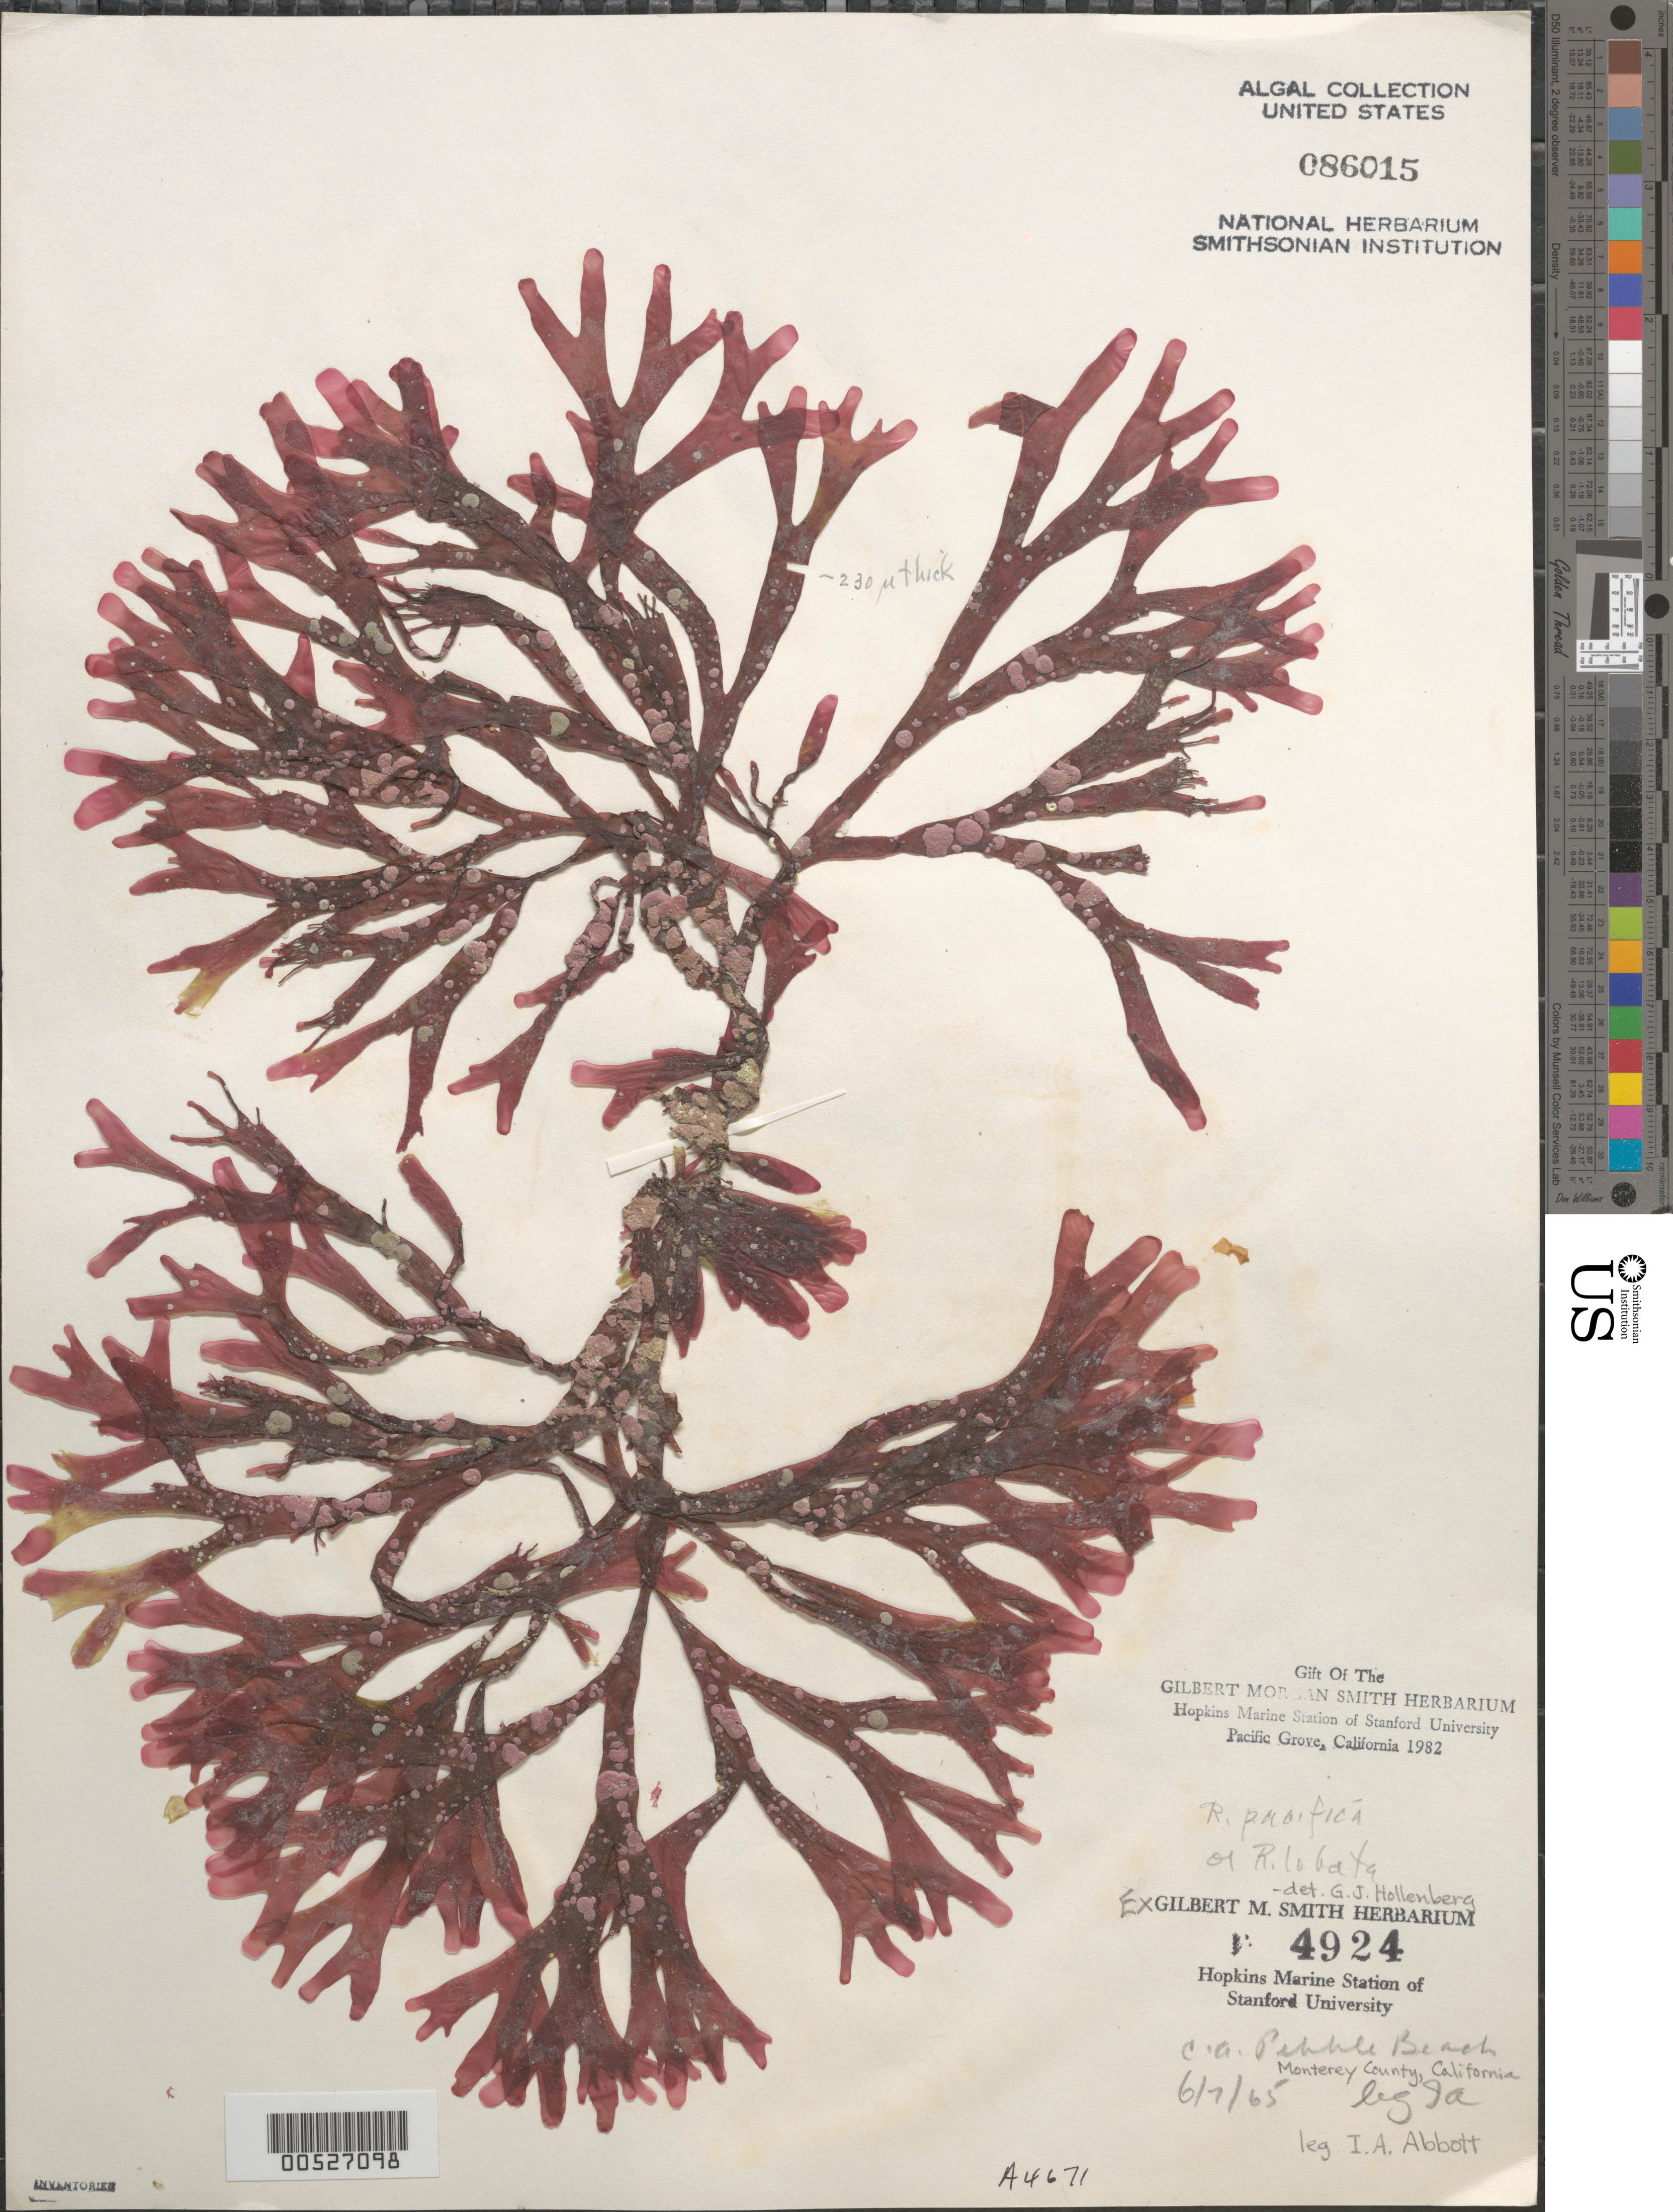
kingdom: Plantae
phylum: Rhodophyta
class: Florideophyceae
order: Rhodymeniales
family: Rhodymeniaceae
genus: Rhodymenia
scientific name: Rhodymenia pacifica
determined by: Hollenberg, George J.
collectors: I. A. Abbott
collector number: IAA 4671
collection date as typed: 07 Jun 1965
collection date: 1965-06-07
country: United States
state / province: California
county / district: Monterey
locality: Pebble Beach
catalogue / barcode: US 86015